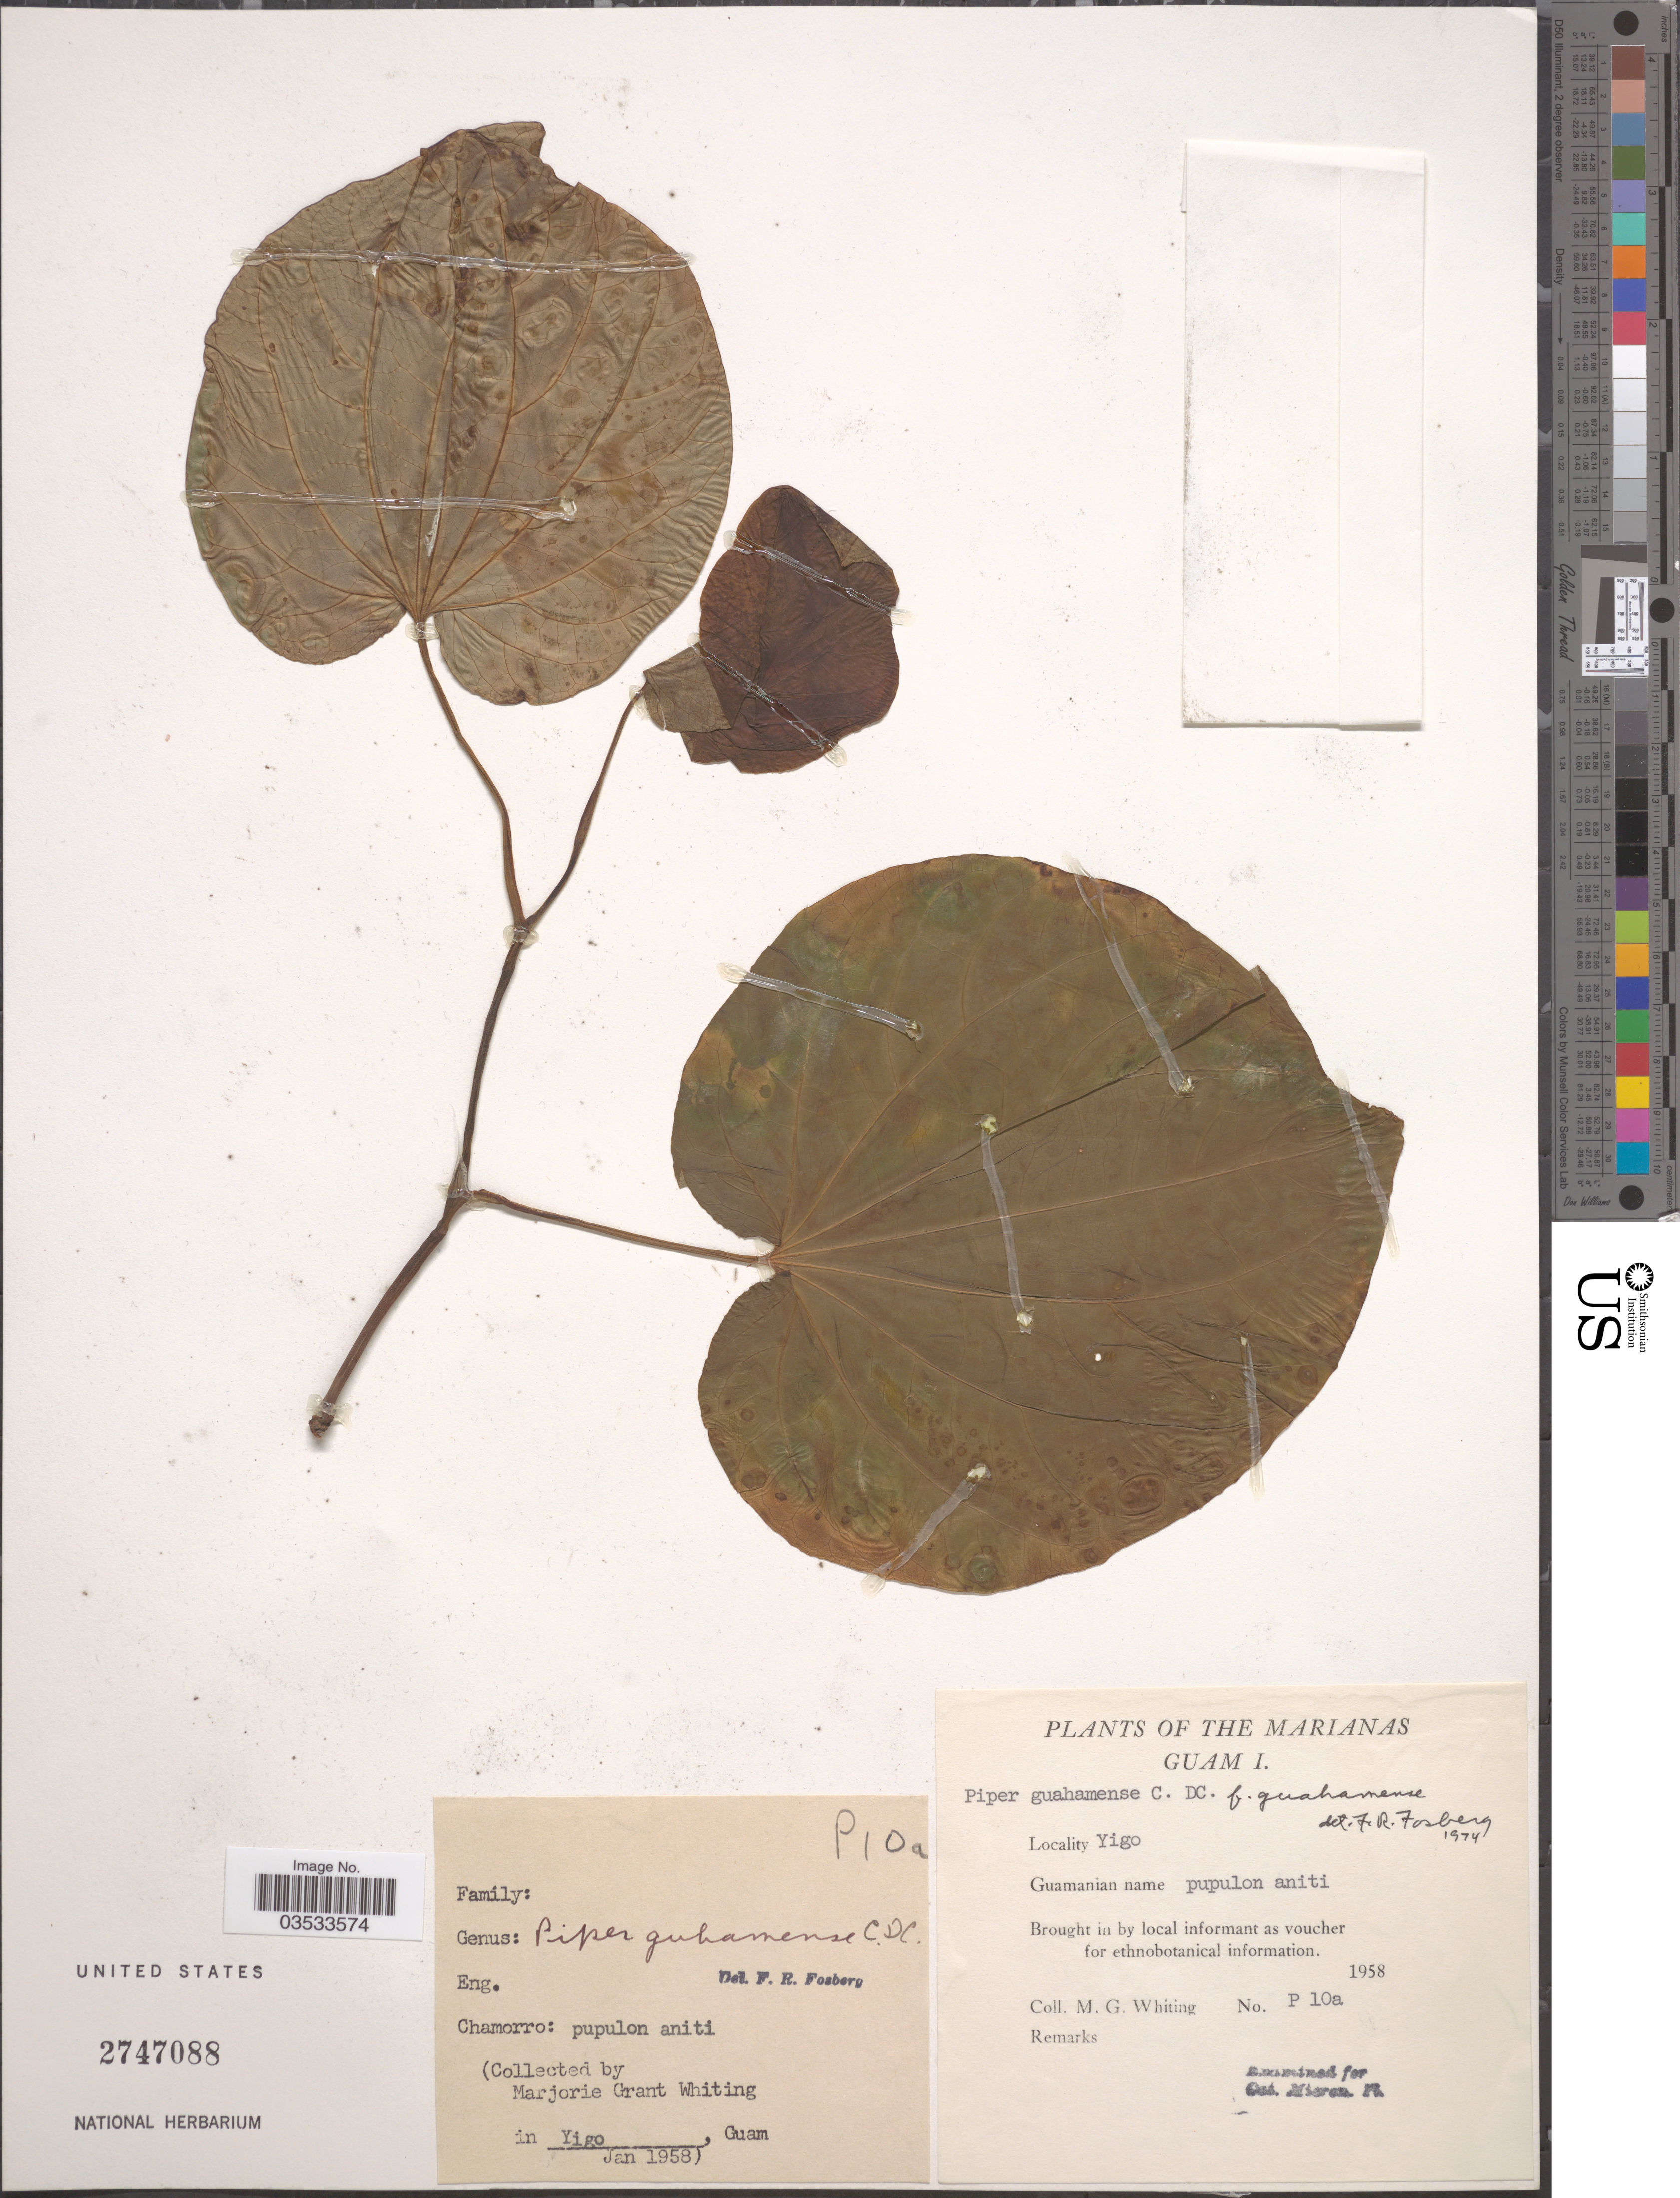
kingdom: Plantae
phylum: Tracheophyta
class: Magnoliopsida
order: Piperales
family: Piperaceae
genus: Piper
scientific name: Piper guahamense f. guahamense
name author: C. DC.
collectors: M. Whiting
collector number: P10a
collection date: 1958-01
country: Guam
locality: The Marianas. Guam I. In Yigo.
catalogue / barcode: US 2747088